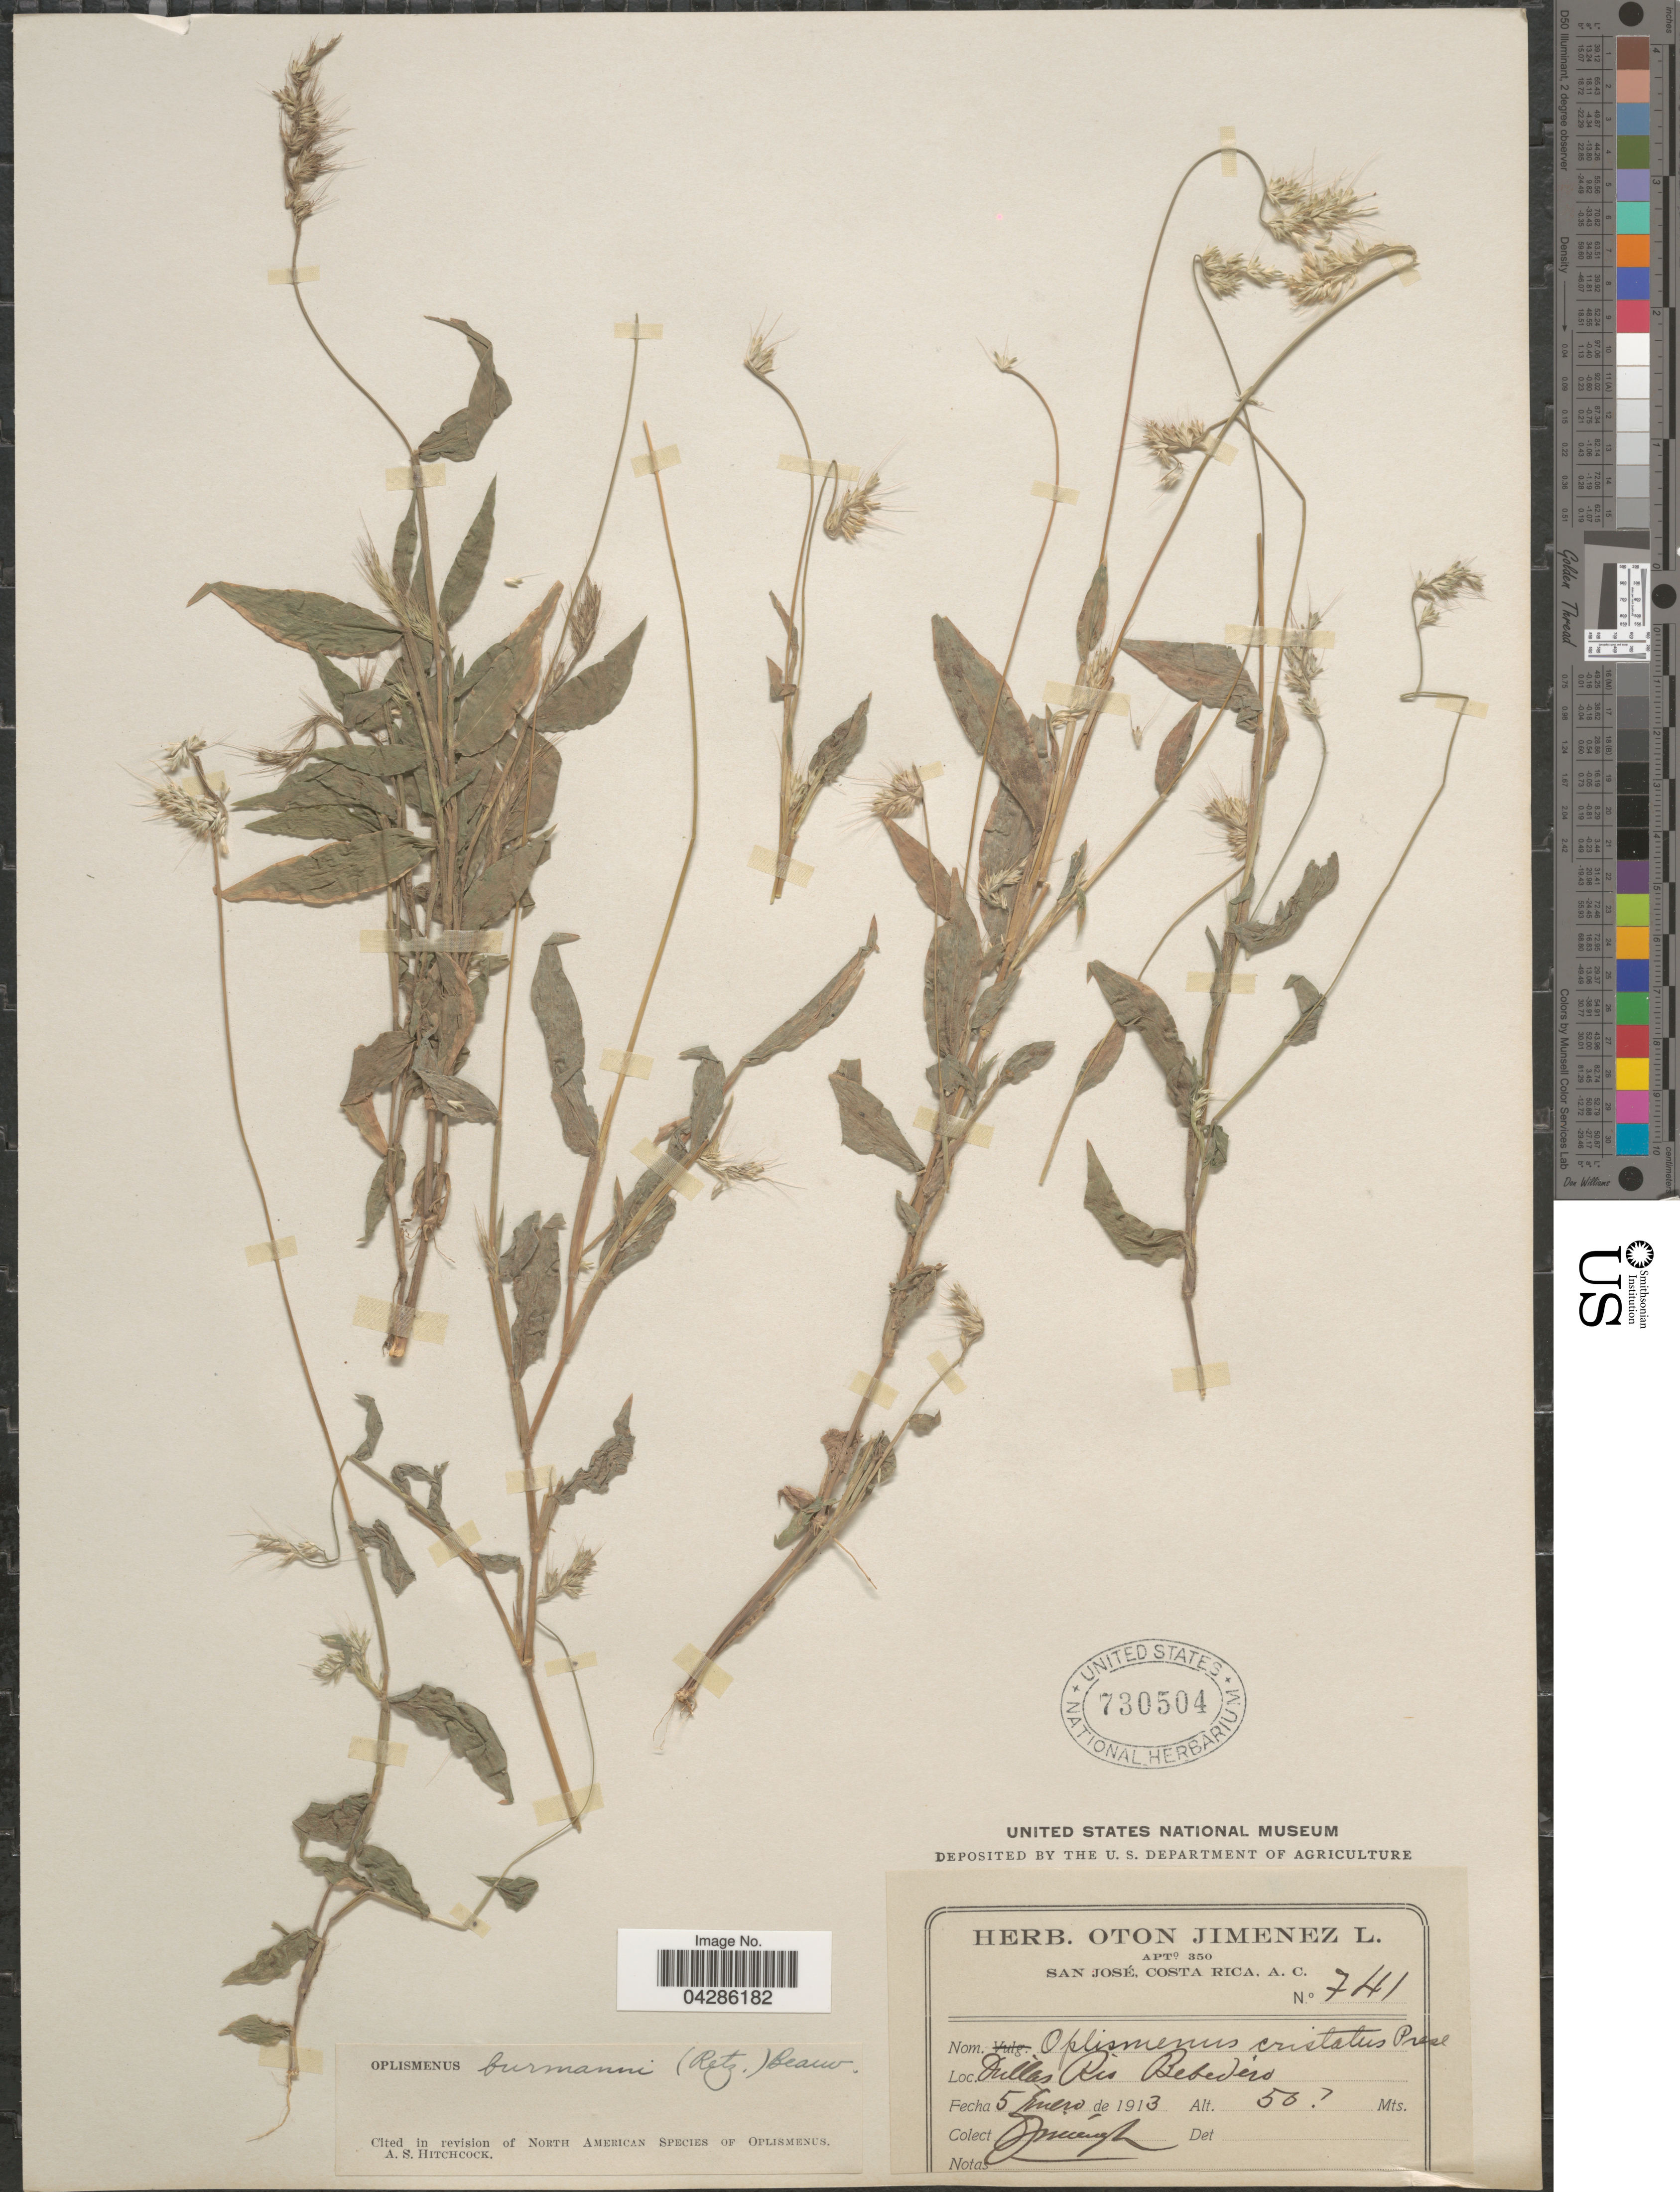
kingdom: Plantae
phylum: Tracheophyta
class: Liliopsida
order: Poales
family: Poaceae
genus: Oplismenus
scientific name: Oplismenus burmannii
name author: (Retz.) P. Beauv.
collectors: O. Jiménez L.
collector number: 741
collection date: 1913-01-05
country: Costa Rica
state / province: San José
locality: Orillas Rio Bebedero.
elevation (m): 50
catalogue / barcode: US 730504